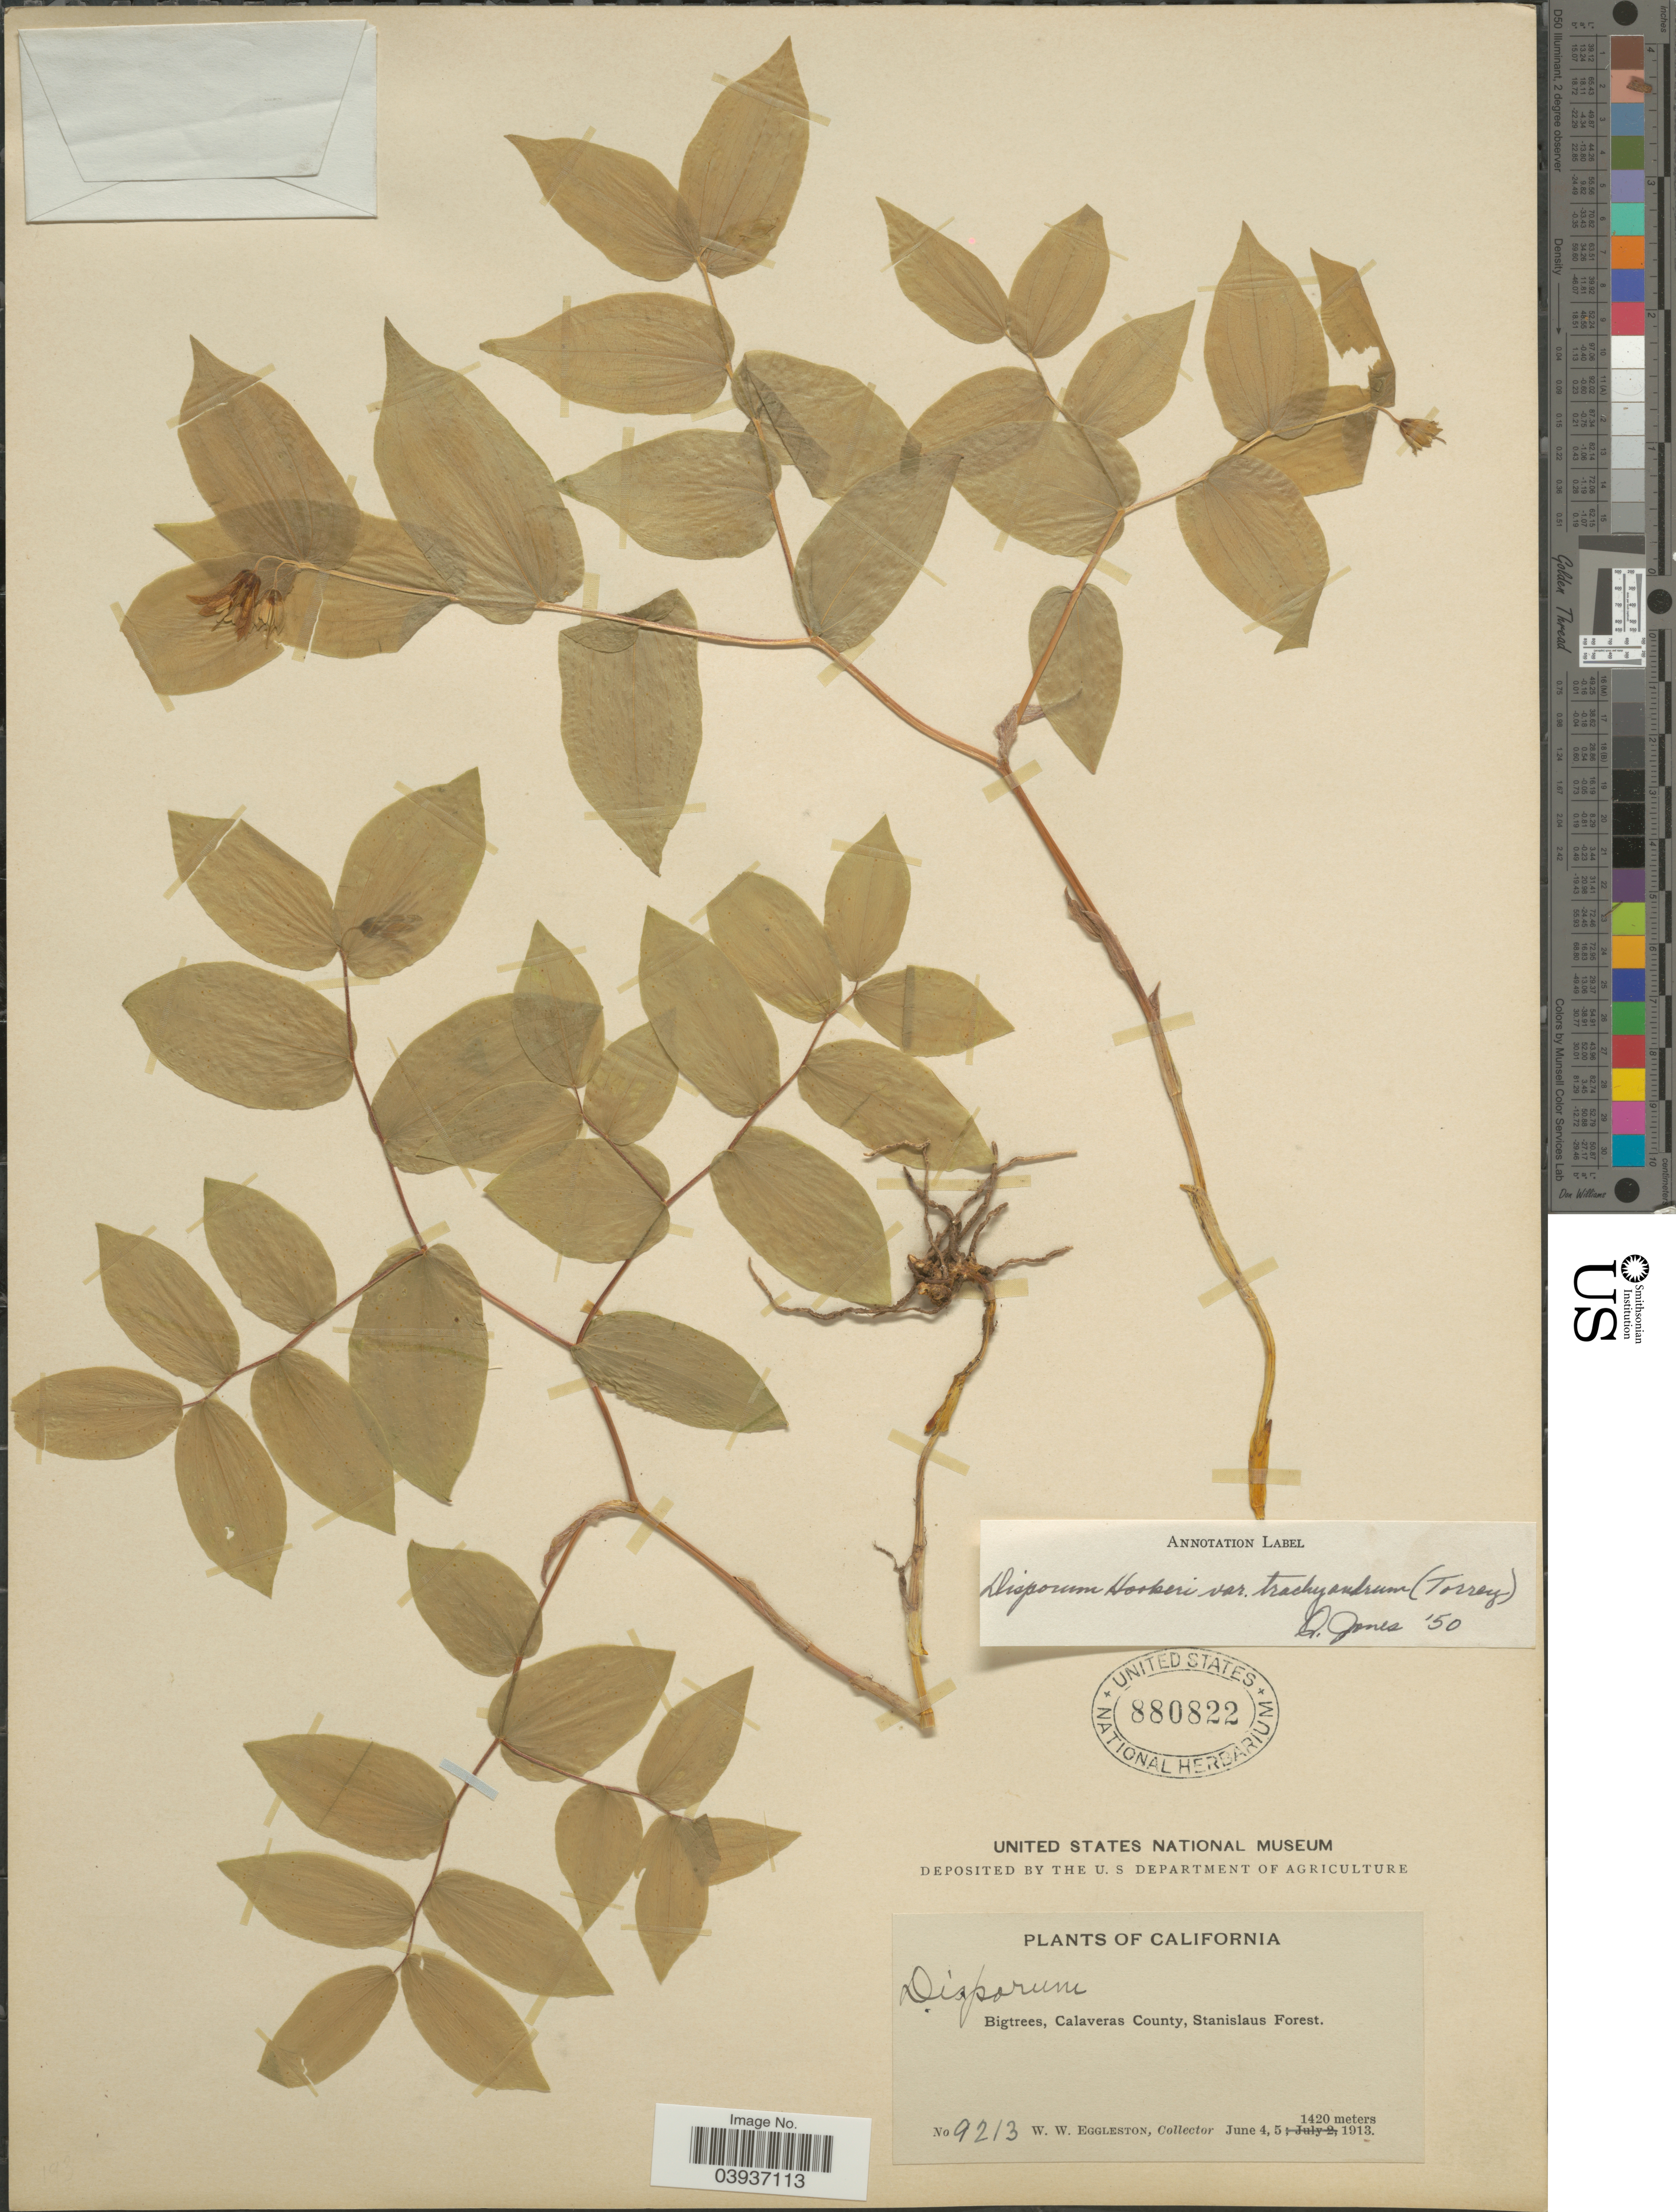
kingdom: Plantae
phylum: Tracheophyta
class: Liliopsida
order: Liliales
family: Colchicaceae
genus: Disporum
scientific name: Disporum hookeri var. trachyandrum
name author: (Torr.) Q. Jones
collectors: W. W. Eggleston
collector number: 9213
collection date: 1913-06-04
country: United States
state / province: California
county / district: Calaveras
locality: Bigtrees, Calaveras County, Stanislaus Forest.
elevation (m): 1420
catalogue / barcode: US 880822